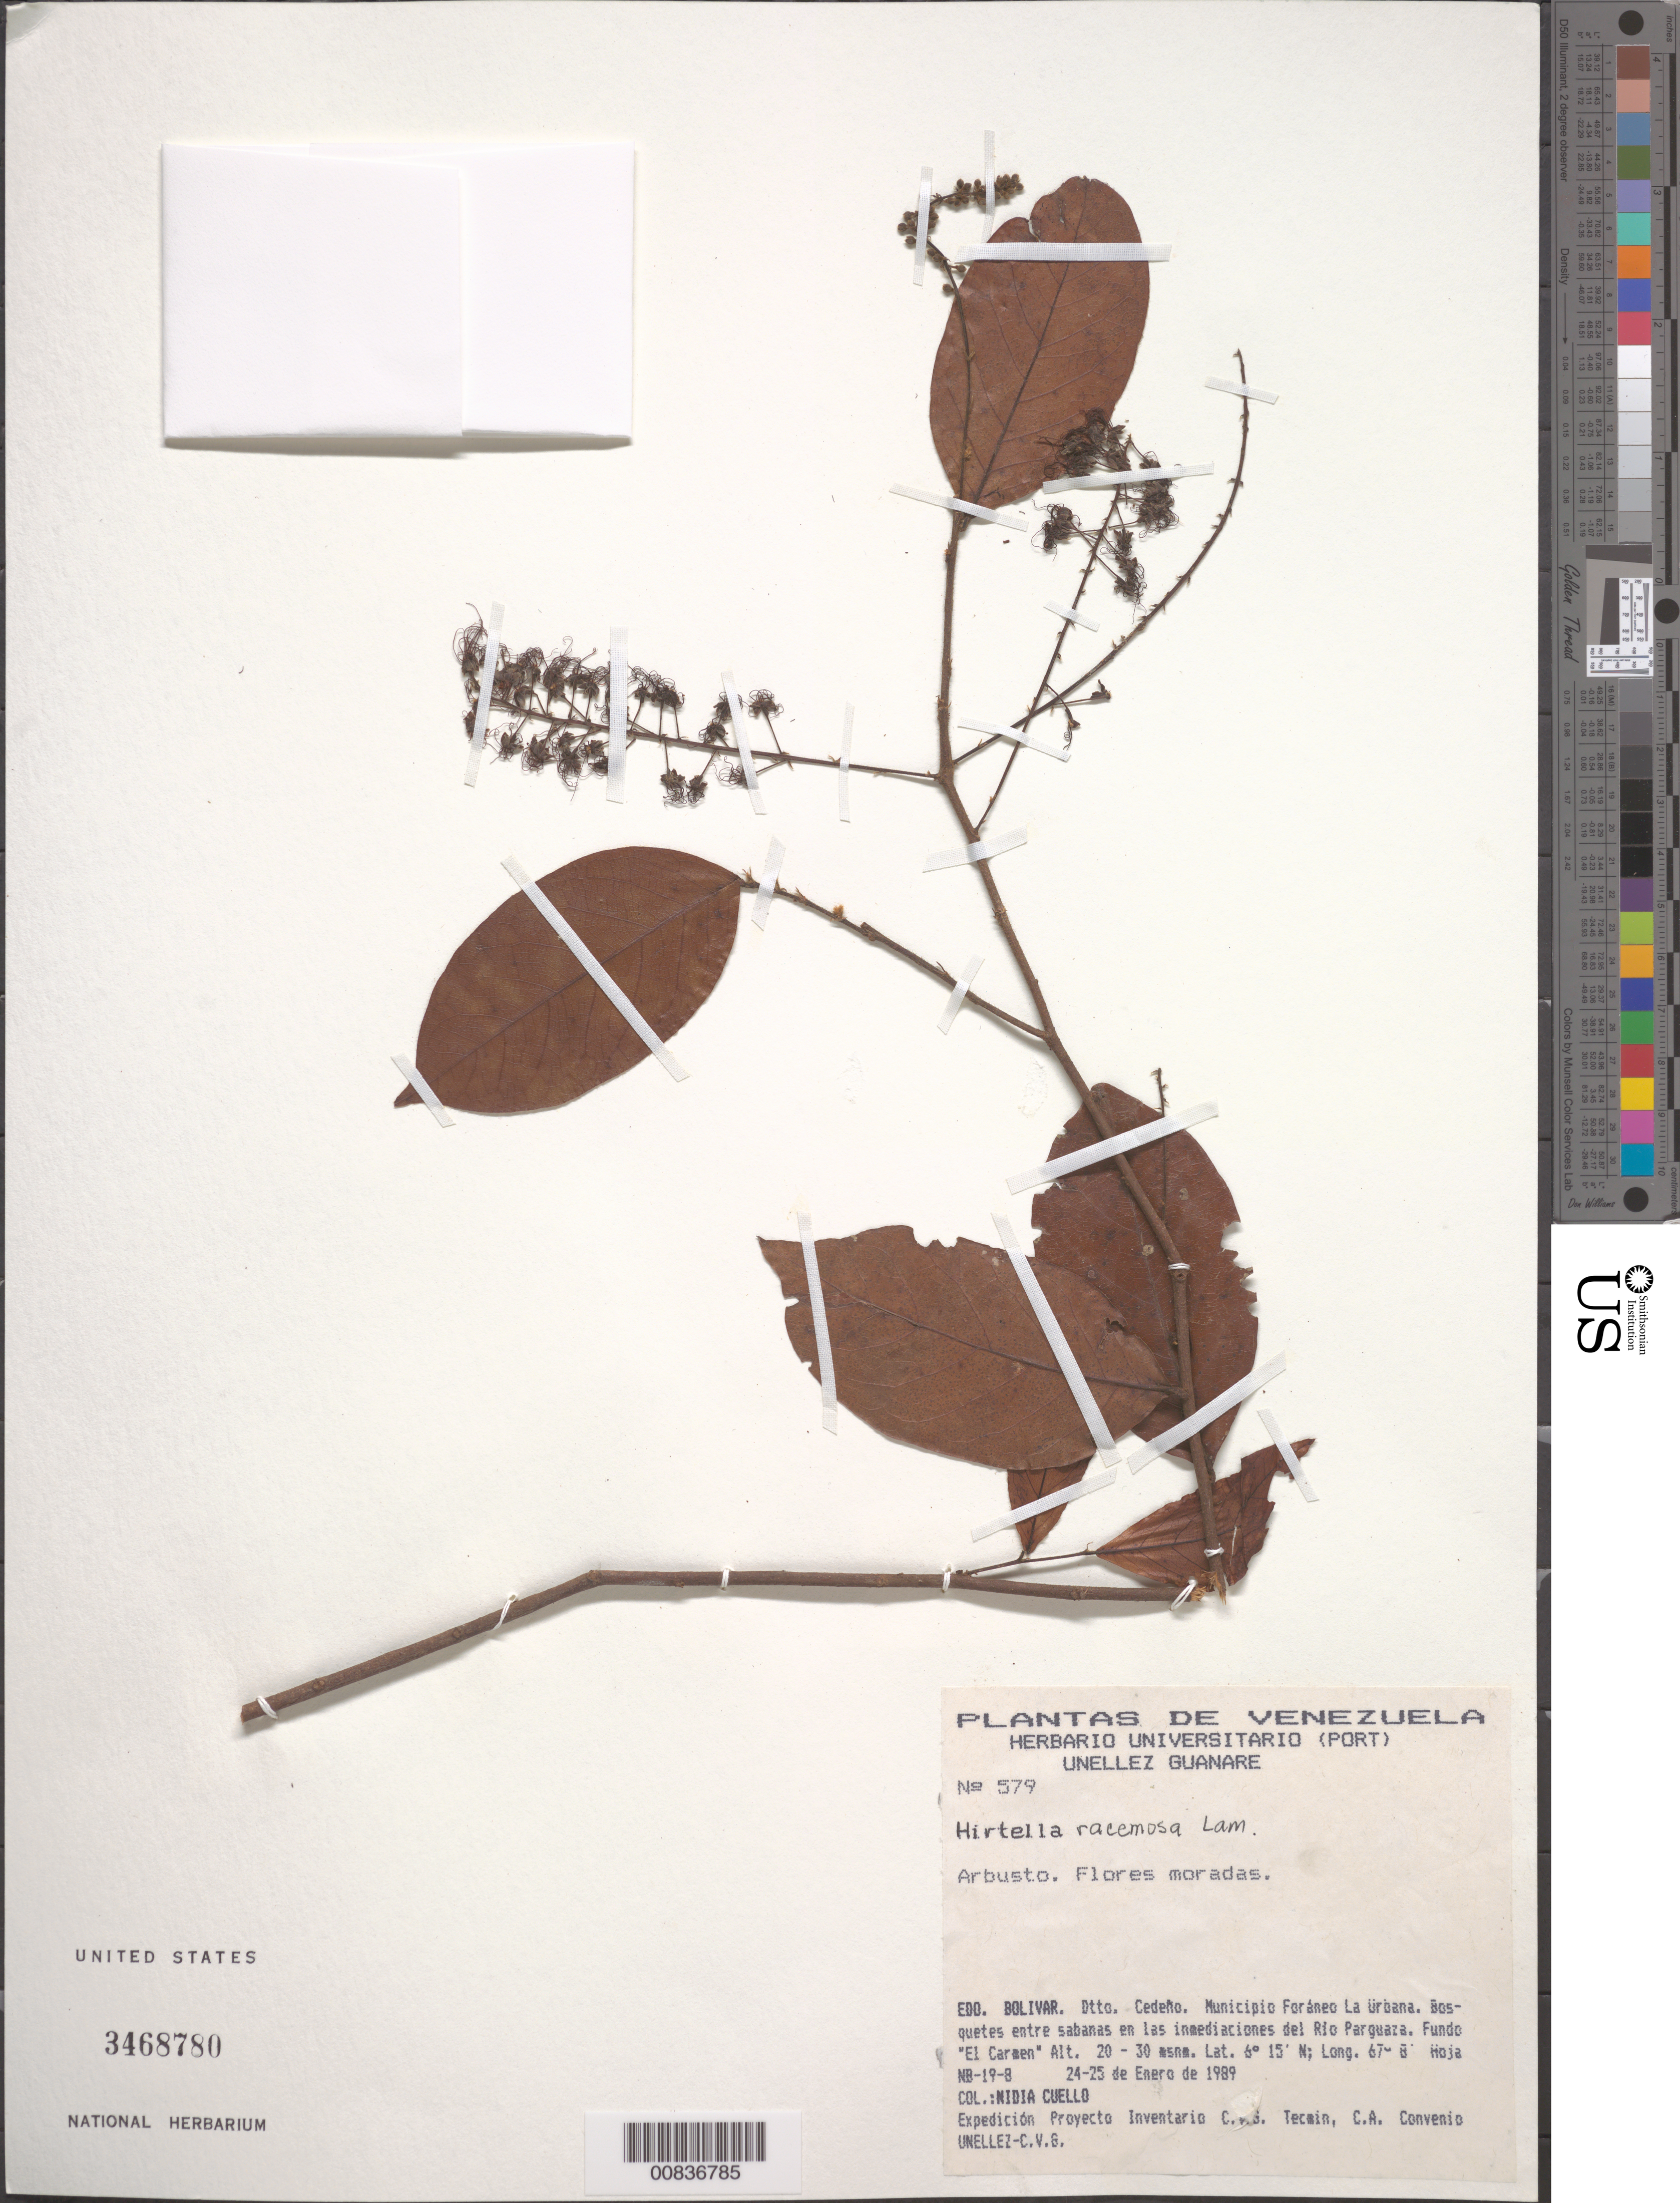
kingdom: Plantae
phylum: Tracheophyta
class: Magnoliopsida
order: Malpighiales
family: Chrysobalanaceae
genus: Hirtella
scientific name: Hirtella racemosa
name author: Lam.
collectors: N. L. Cuello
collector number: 579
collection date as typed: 24-Jan-89 to 25-Jan-89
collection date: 1989-01-24/1989-01-25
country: Venezuela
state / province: Bolívar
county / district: Cedeño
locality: Río Parguaza. Fundo "El Carmen"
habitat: Bosquetes entre sabanas en las inmediaciones del rio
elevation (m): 20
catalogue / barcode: US 3468780